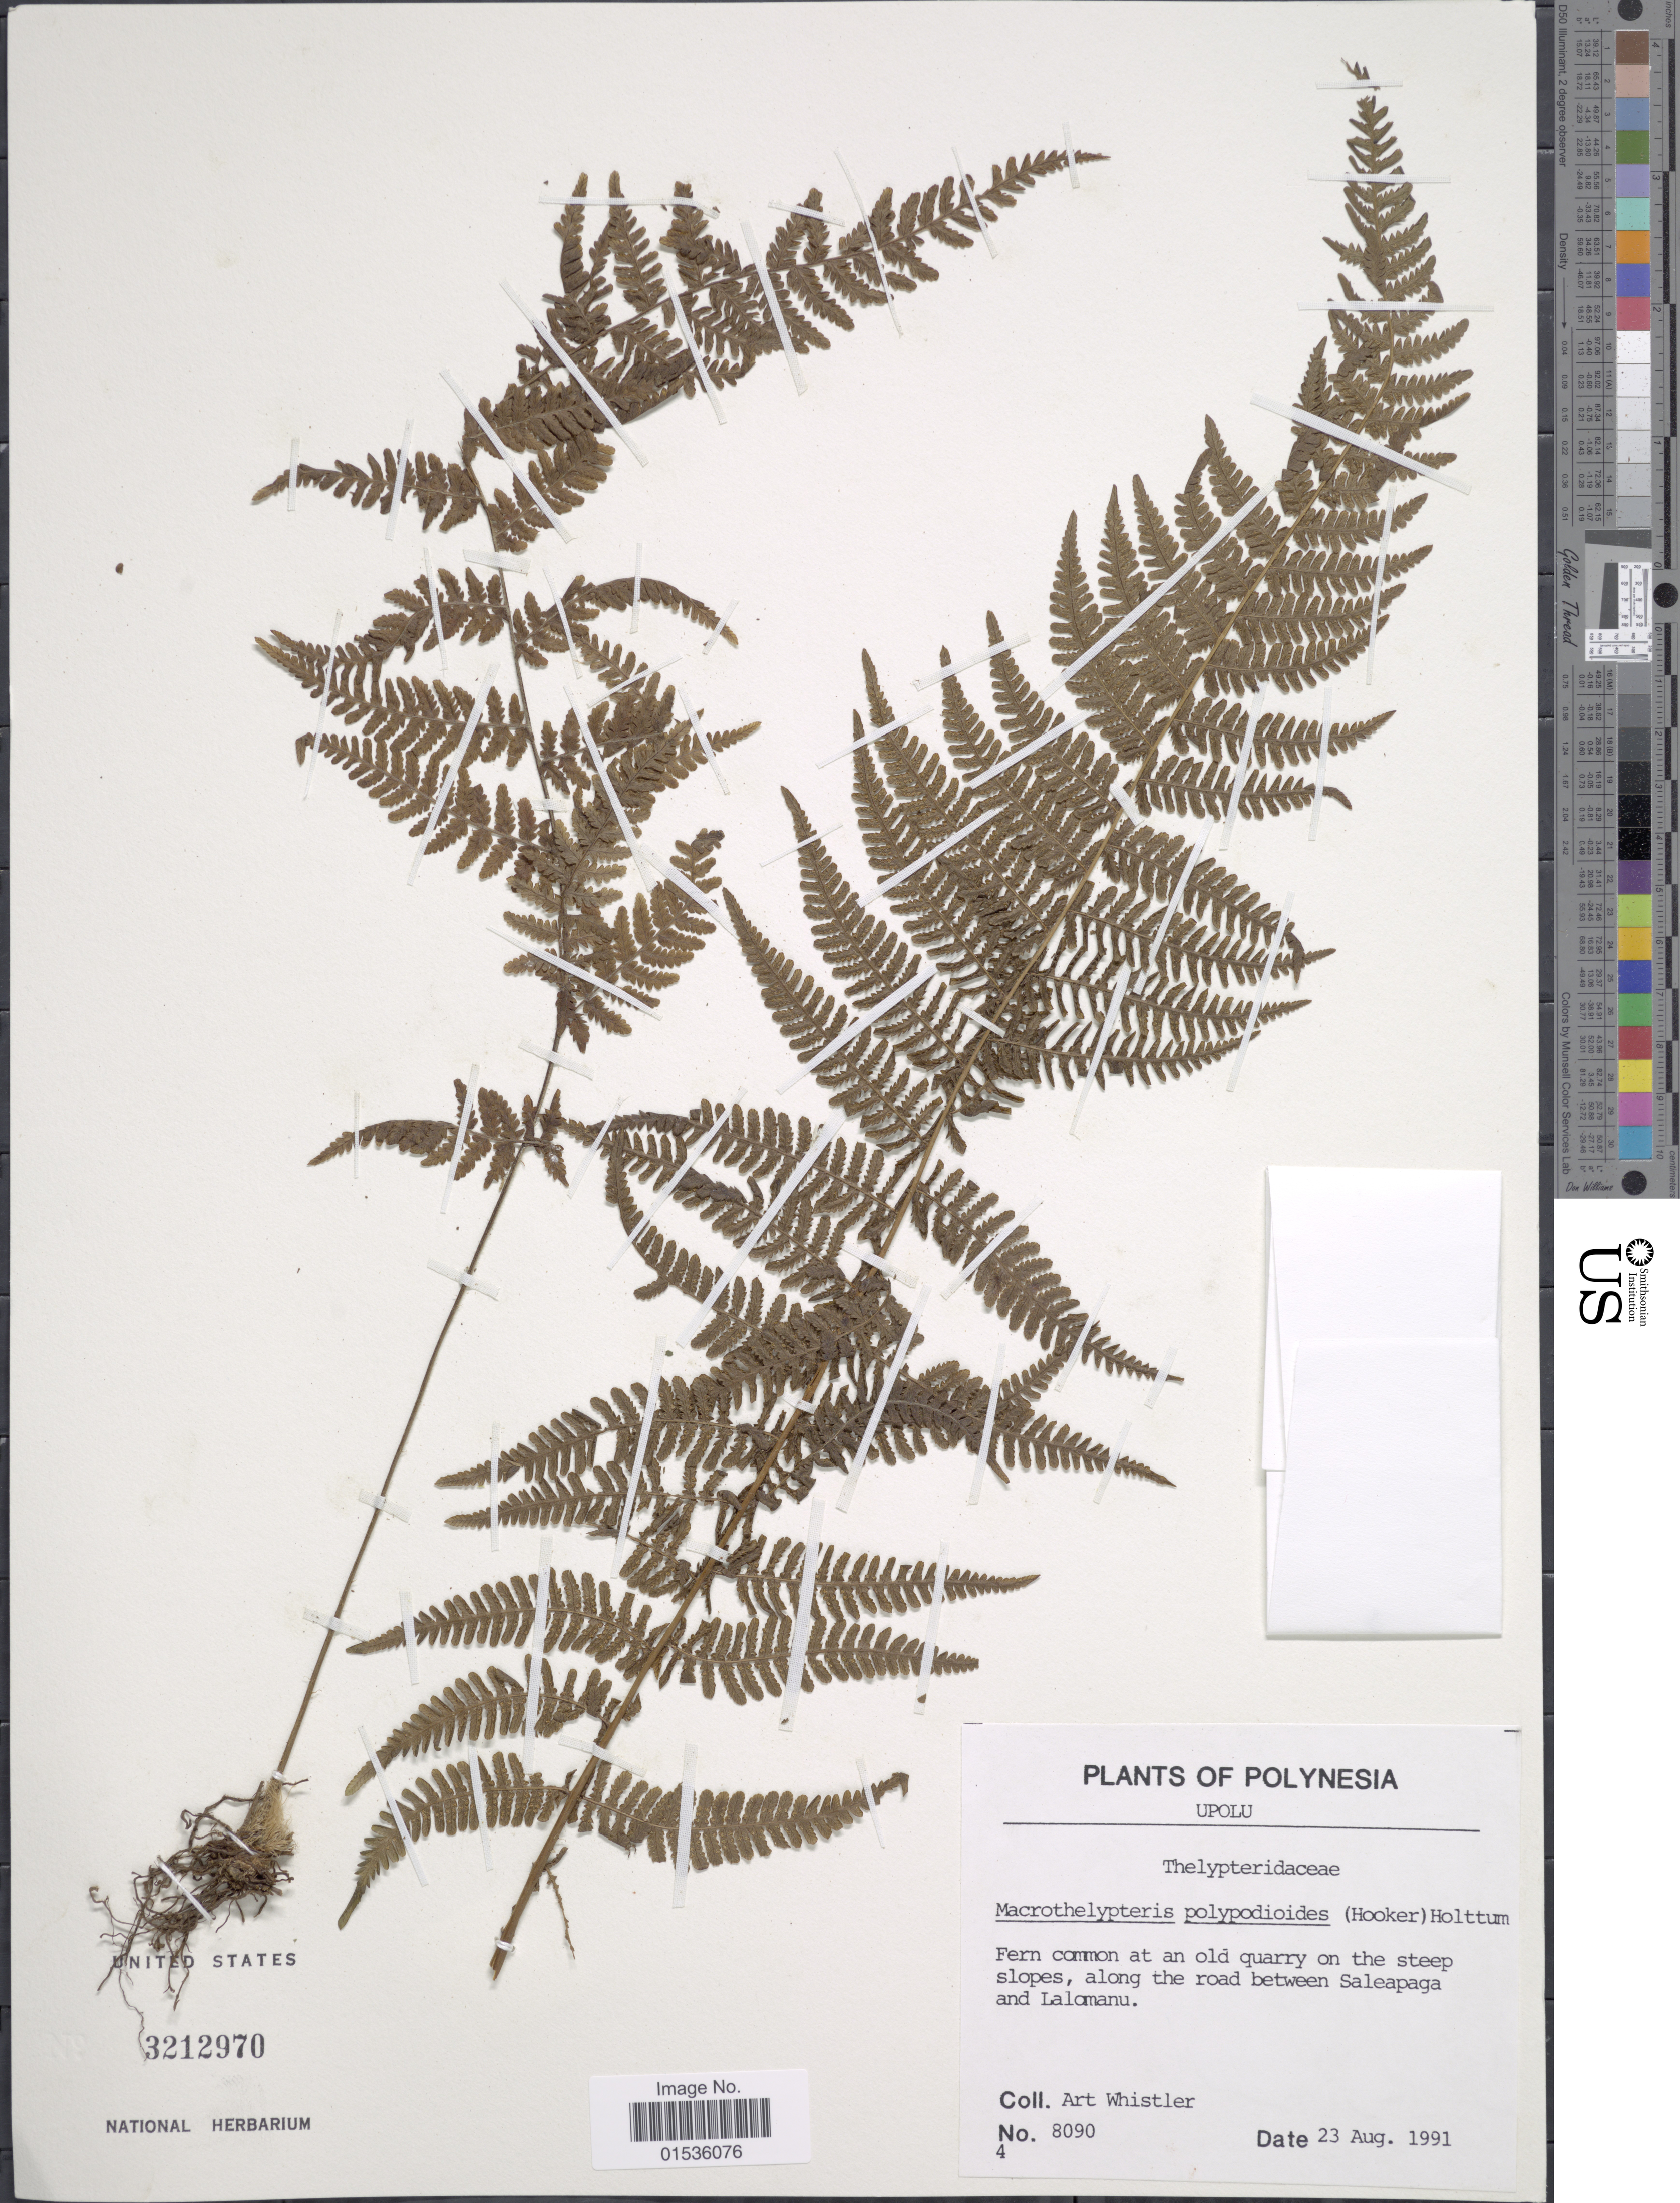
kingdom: Plantae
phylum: Tracheophyta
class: Polypodiopsida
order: Polypodiales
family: Thelypteridaceae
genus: Macrothelypteris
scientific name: Macrothelypteris polypodioides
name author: (Hook.) Holttum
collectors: A. Whistler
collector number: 8090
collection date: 1991-08-23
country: Samoa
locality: Polynesia, Along the road between Saleapaga, and Lalomanu. Upolu.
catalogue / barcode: US 3212970